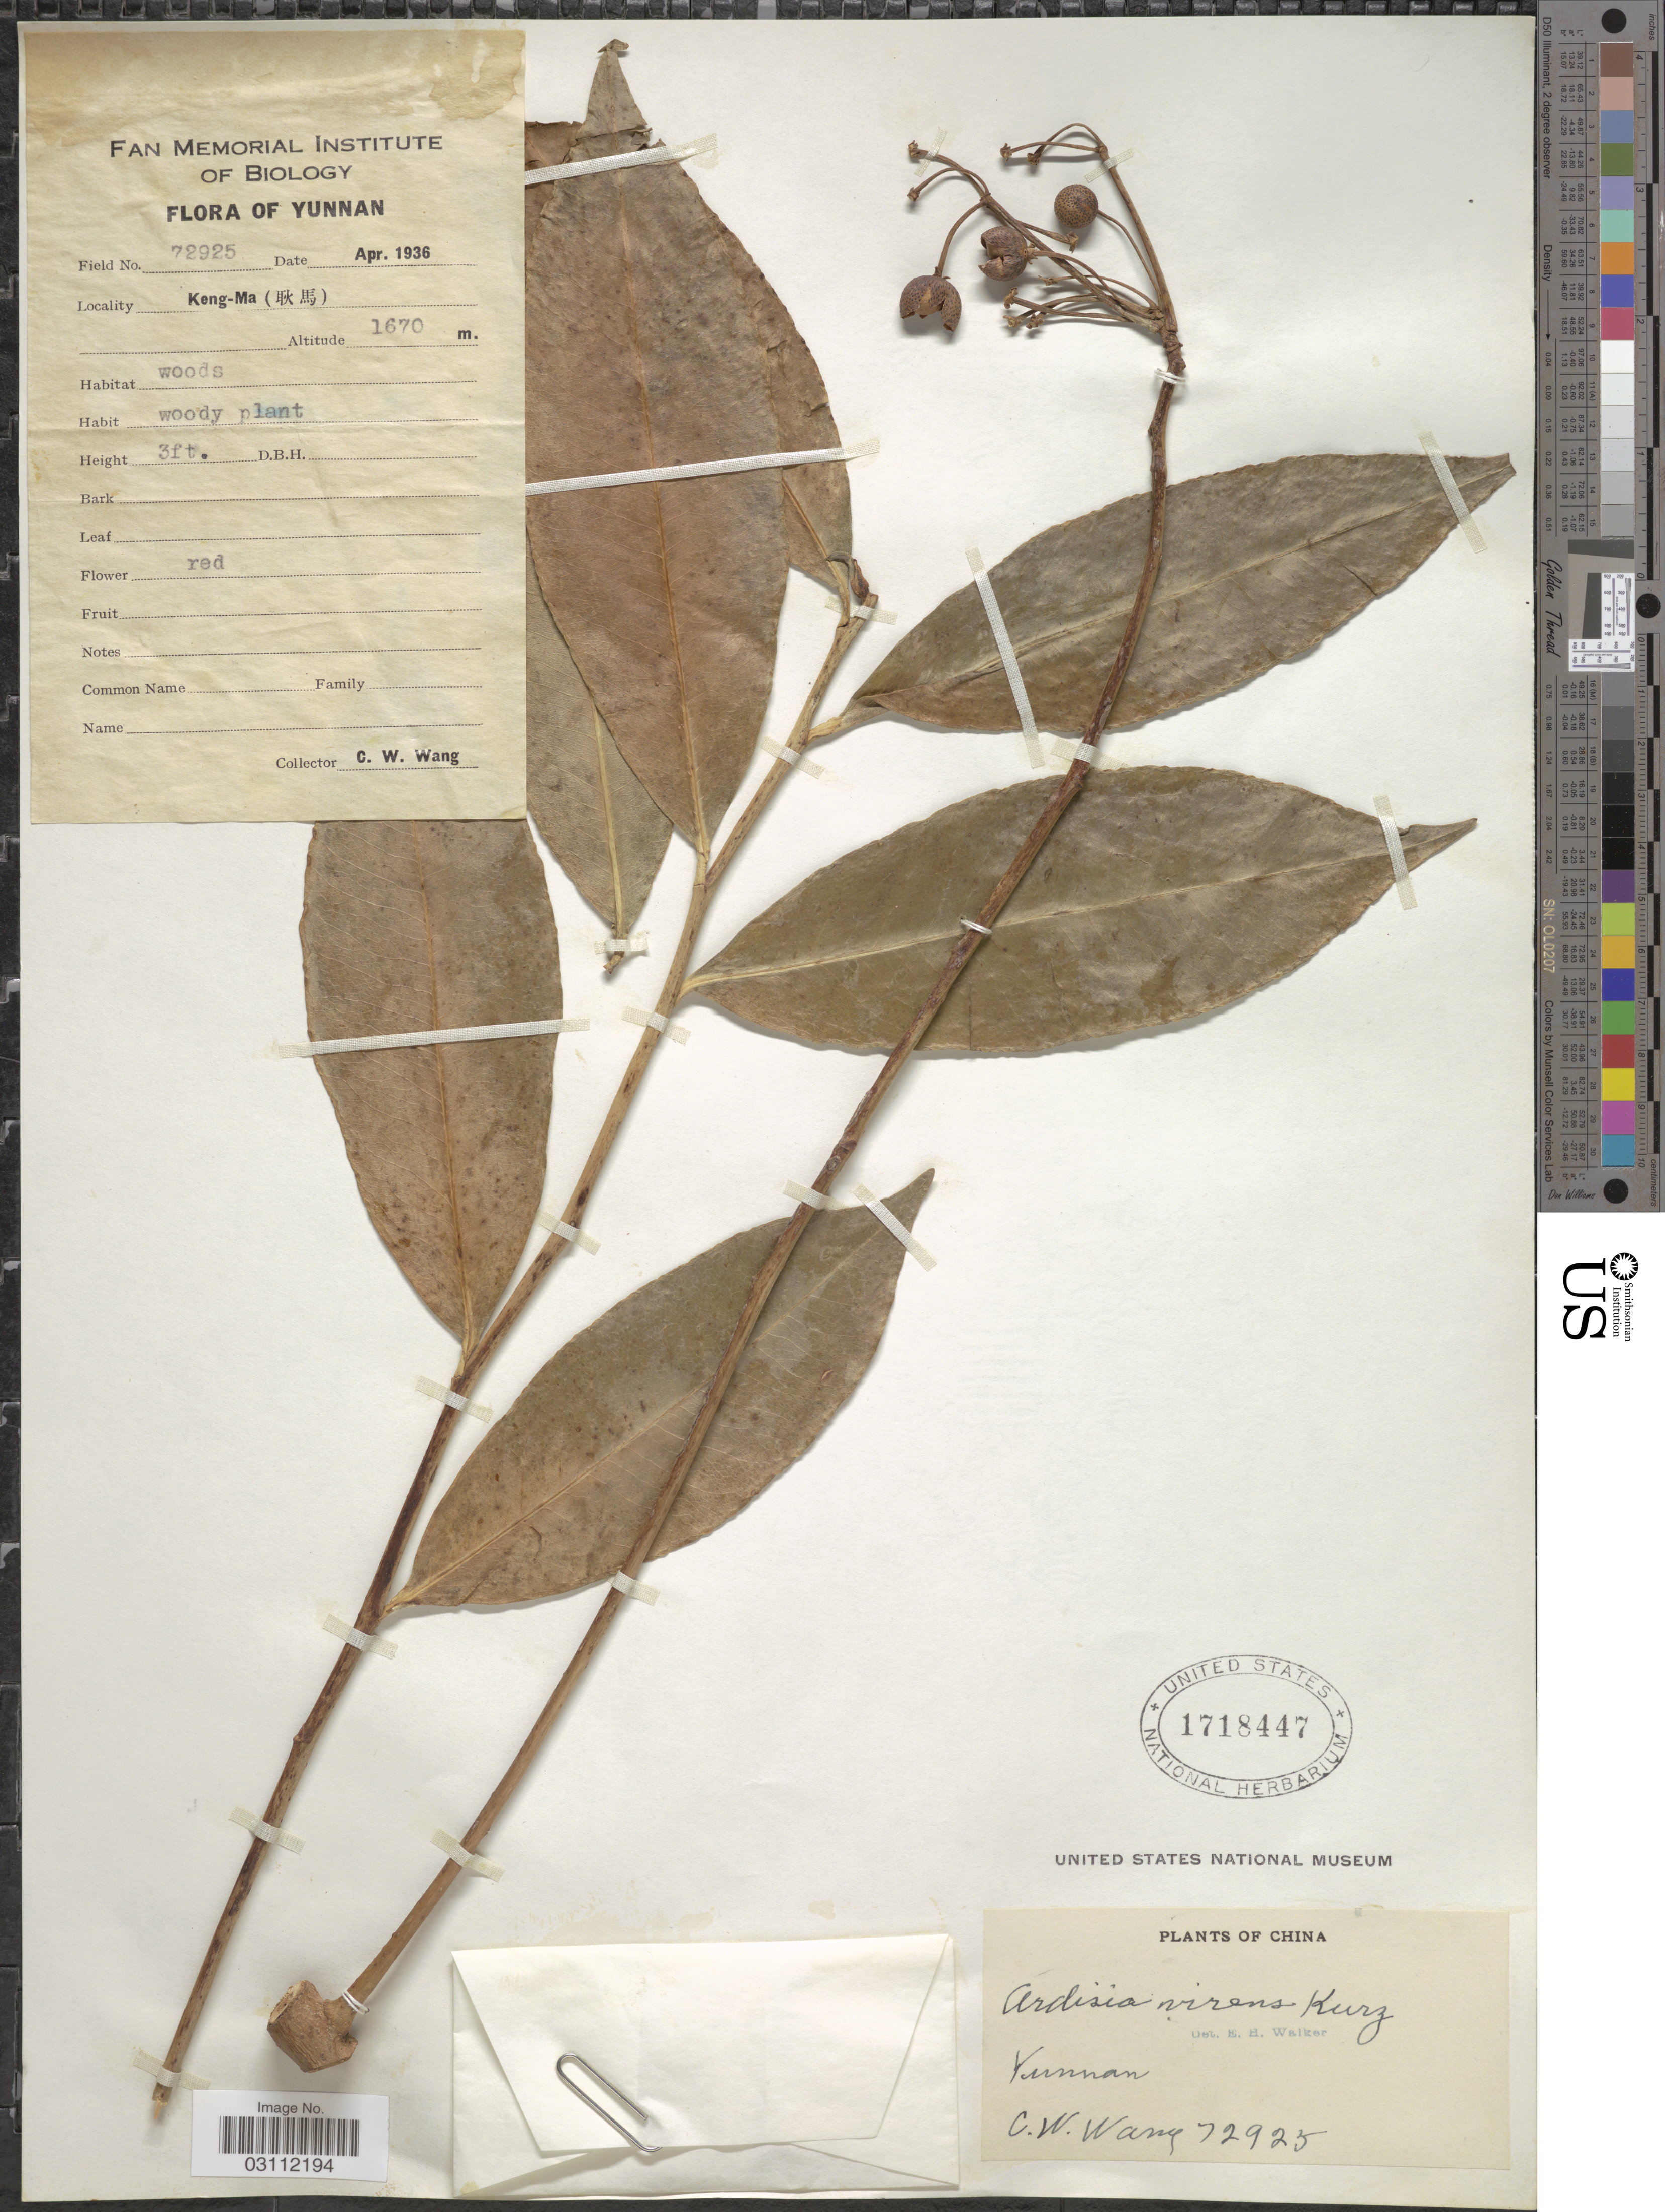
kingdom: Plantae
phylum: Tracheophyta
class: Magnoliopsida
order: Ericales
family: Primulaceae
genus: Ardisia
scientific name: Ardisia virens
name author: Kurz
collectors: C. W. Wang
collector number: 72925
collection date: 1936-04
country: China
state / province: Yunnan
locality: Keng-Ma (X).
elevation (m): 1670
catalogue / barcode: US 1718447